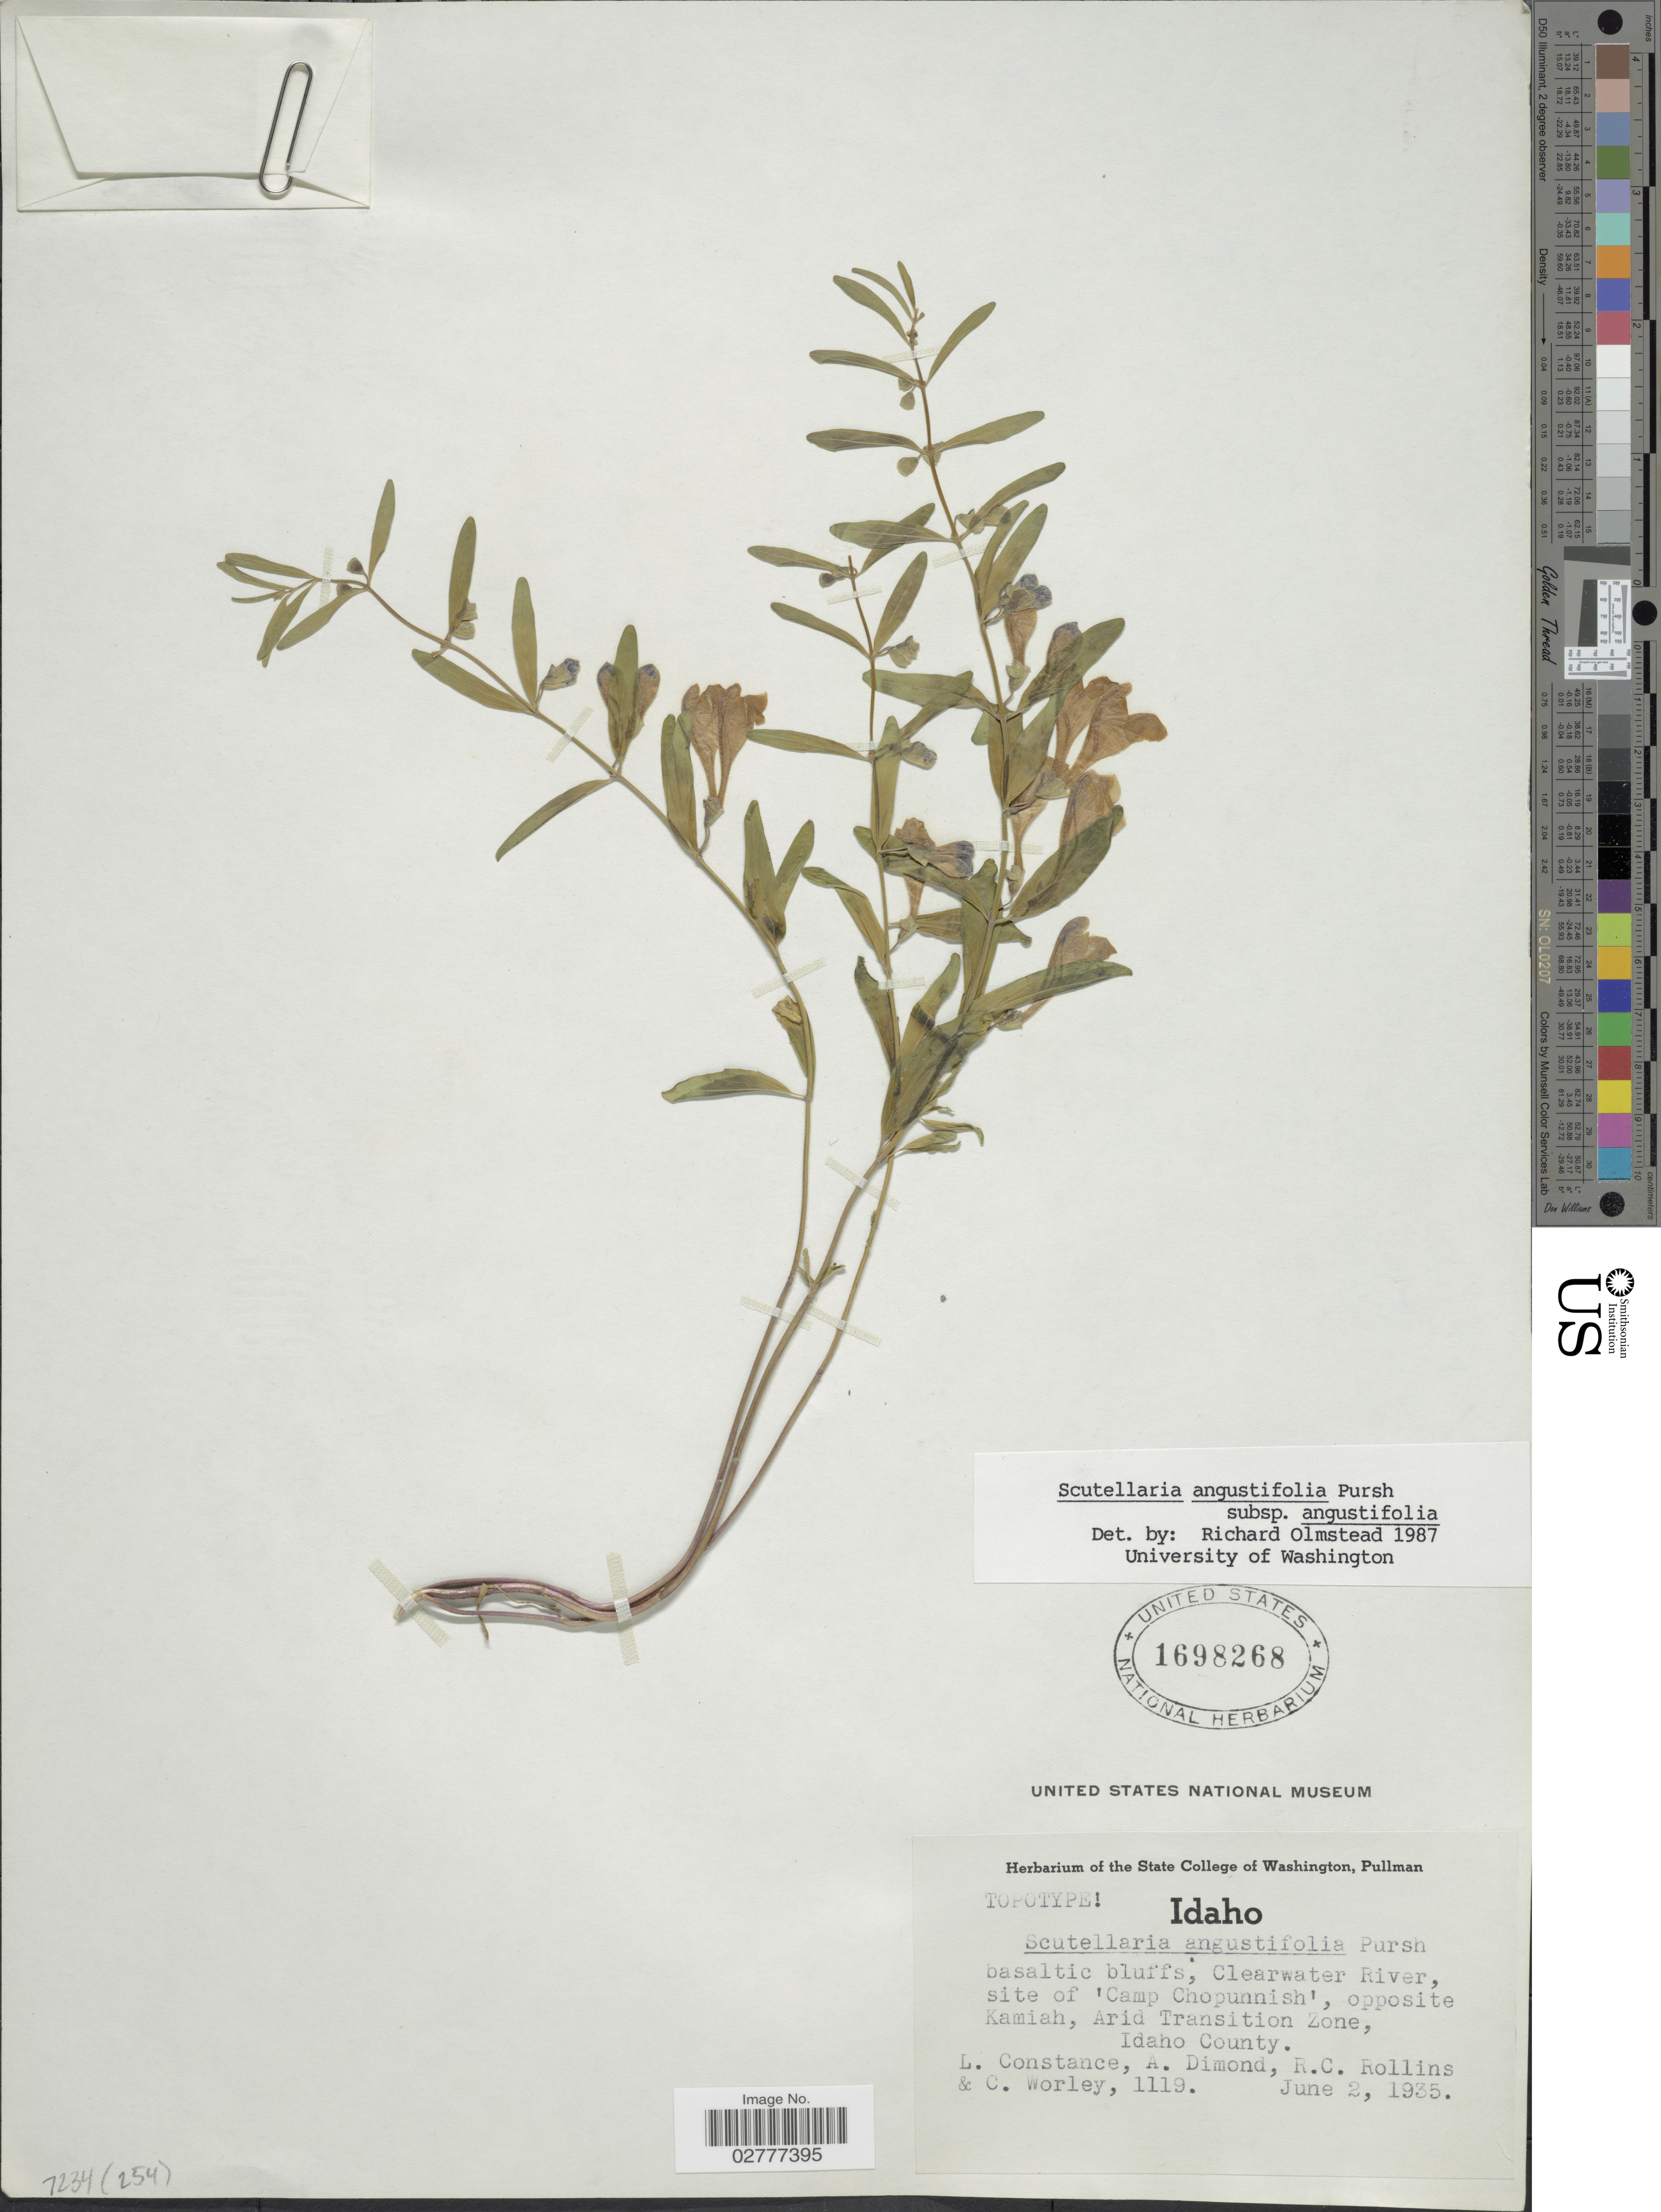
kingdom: Plantae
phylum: Tracheophyta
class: Magnoliopsida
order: Lamiales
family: Lamiaceae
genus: Scutellaria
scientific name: Scutellaria angustifolia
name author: Pursh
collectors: L. Constance, A. Dimond, R. C. Rollins & C. Worley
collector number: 1119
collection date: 1935-06-02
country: United States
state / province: Idaho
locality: Clearwater River, site of 'Camp Chopunnish', opposite Kamiah, Arid Transition Zone, Idaho County.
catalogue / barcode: US 1698268